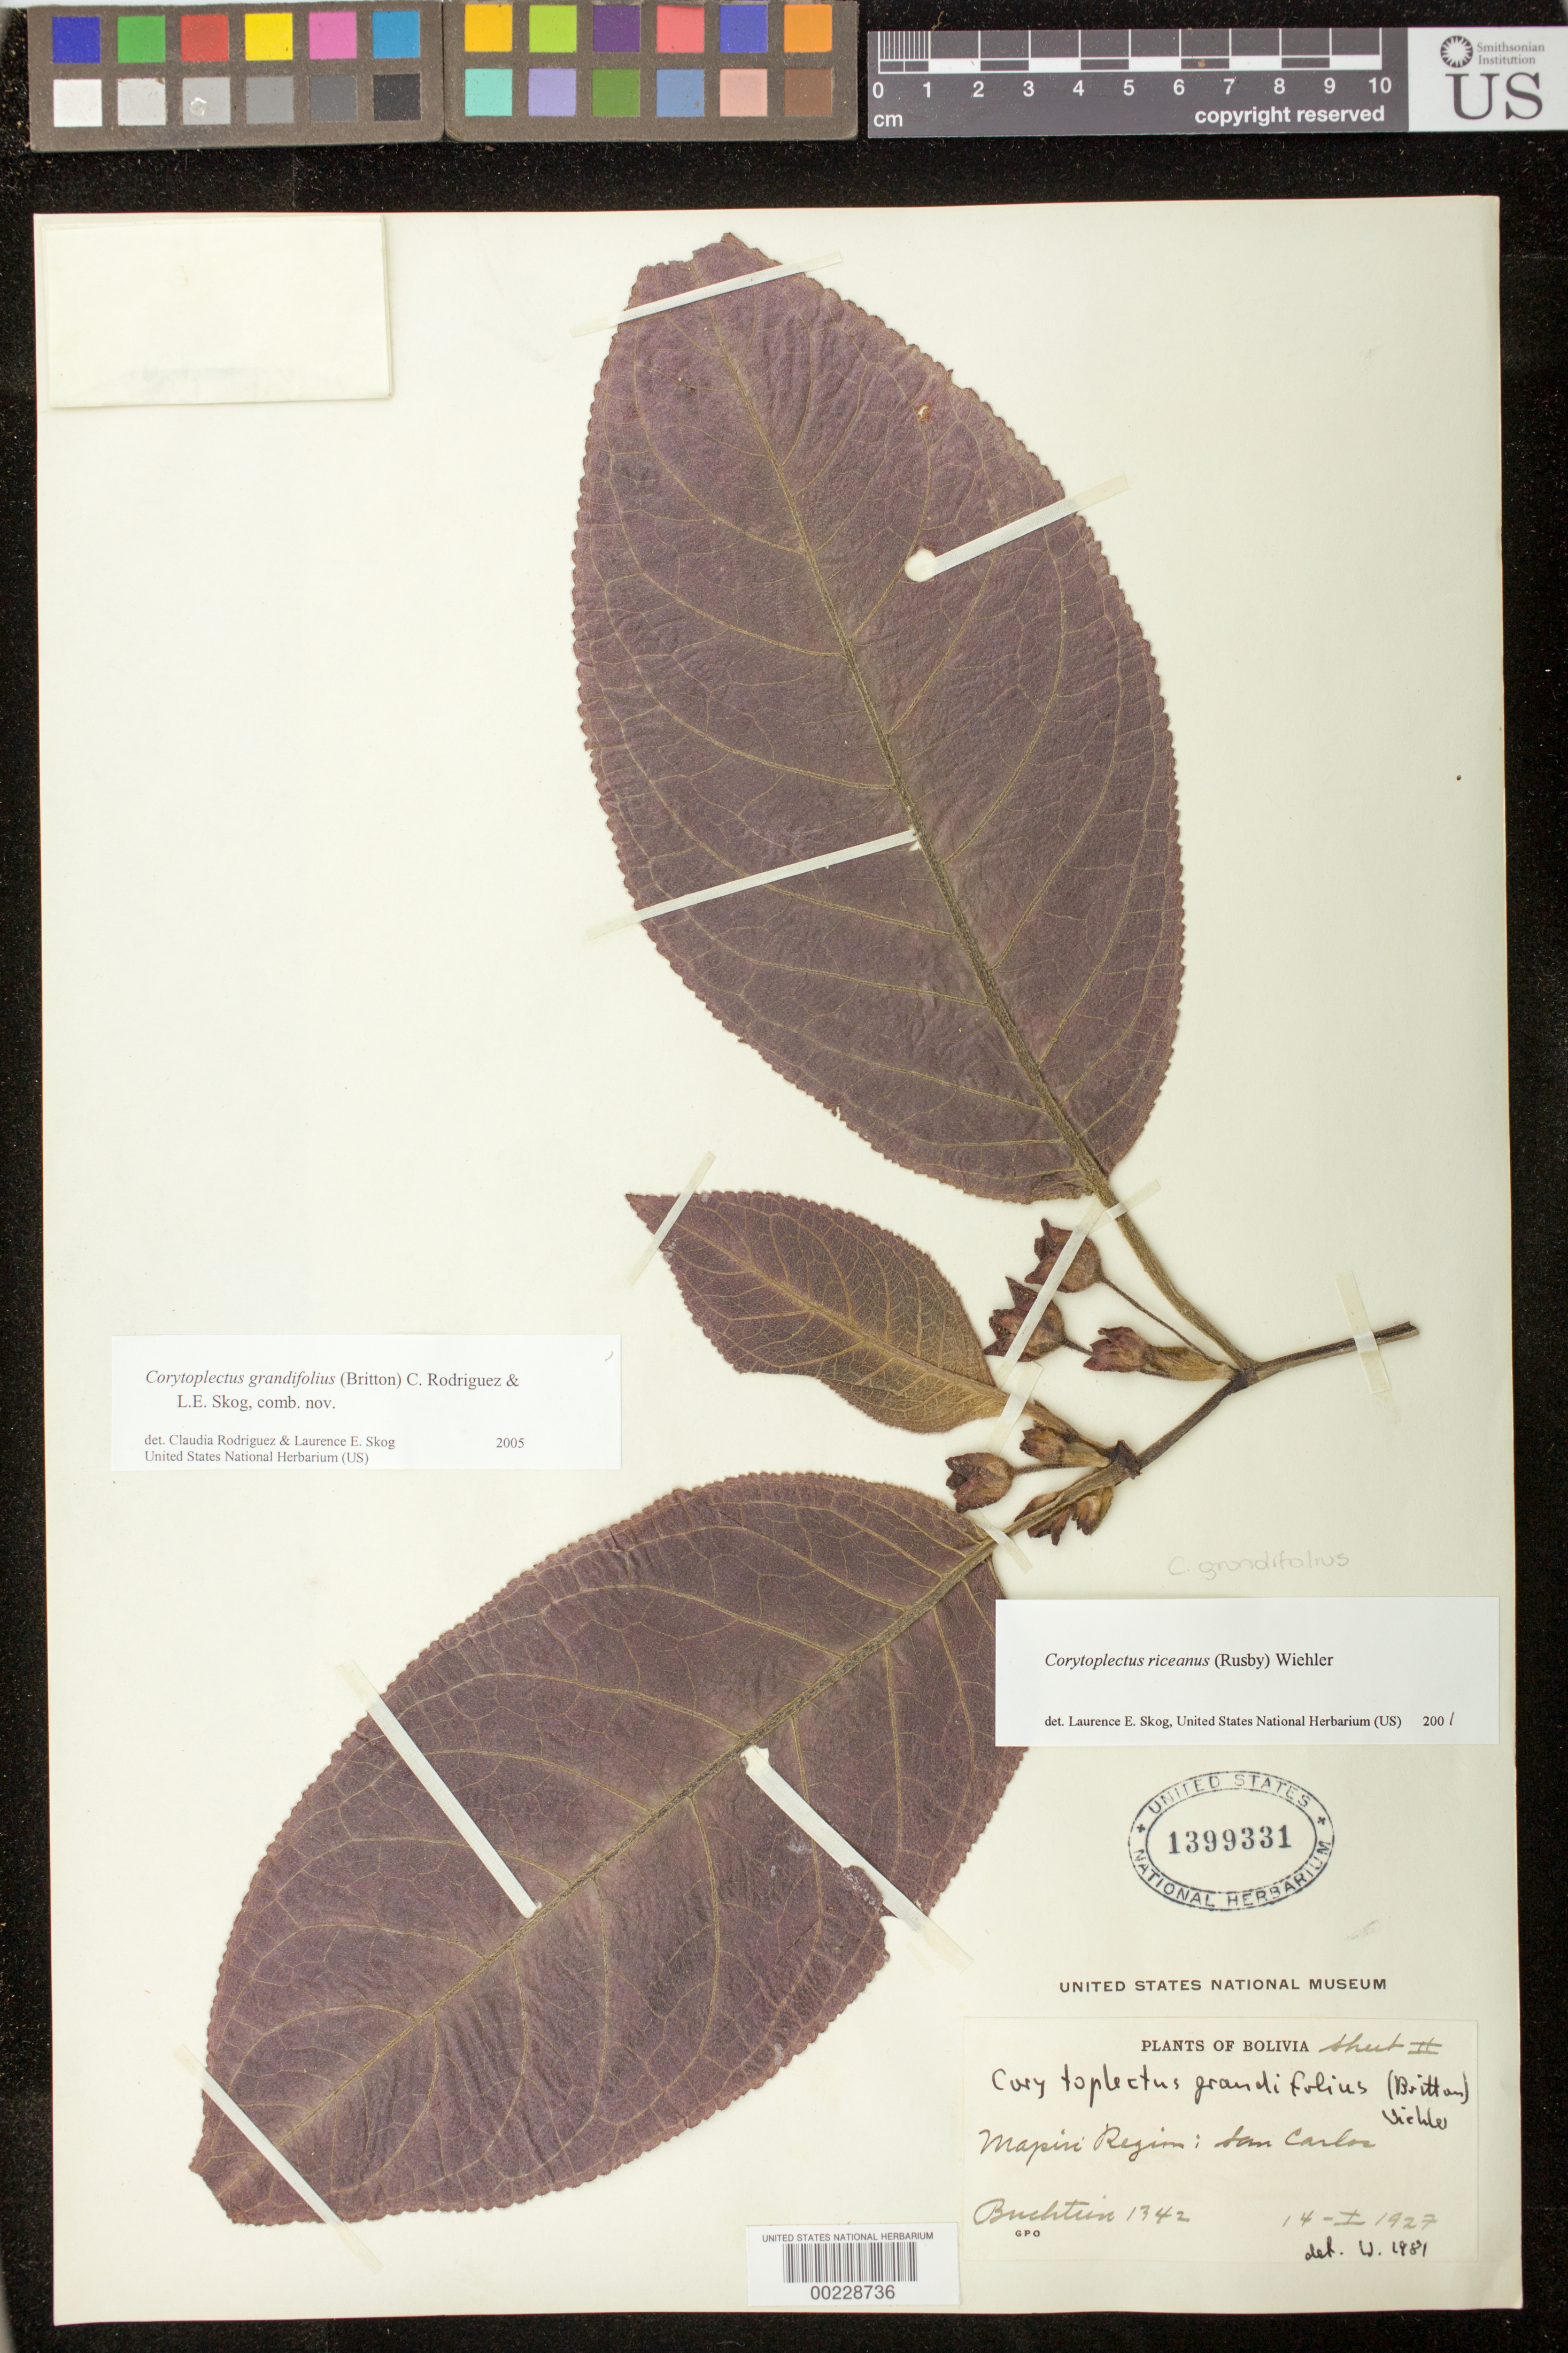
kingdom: Plantae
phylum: Tracheophyta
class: Magnoliopsida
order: Lamiales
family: Gesneriaceae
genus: Corytoplectus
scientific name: Corytoplectus grandifolius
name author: (Britton ex Rusby) Rodr.-Flores & L.E. Skog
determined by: Rodríguez-Flores, C. I.; Skog, L. E.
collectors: O. Buchtien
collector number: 1342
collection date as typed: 14 Jan 1927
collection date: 1927-01-14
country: Bolivia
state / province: La Paz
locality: Mapiri region, San Carlos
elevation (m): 650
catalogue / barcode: US 1399331